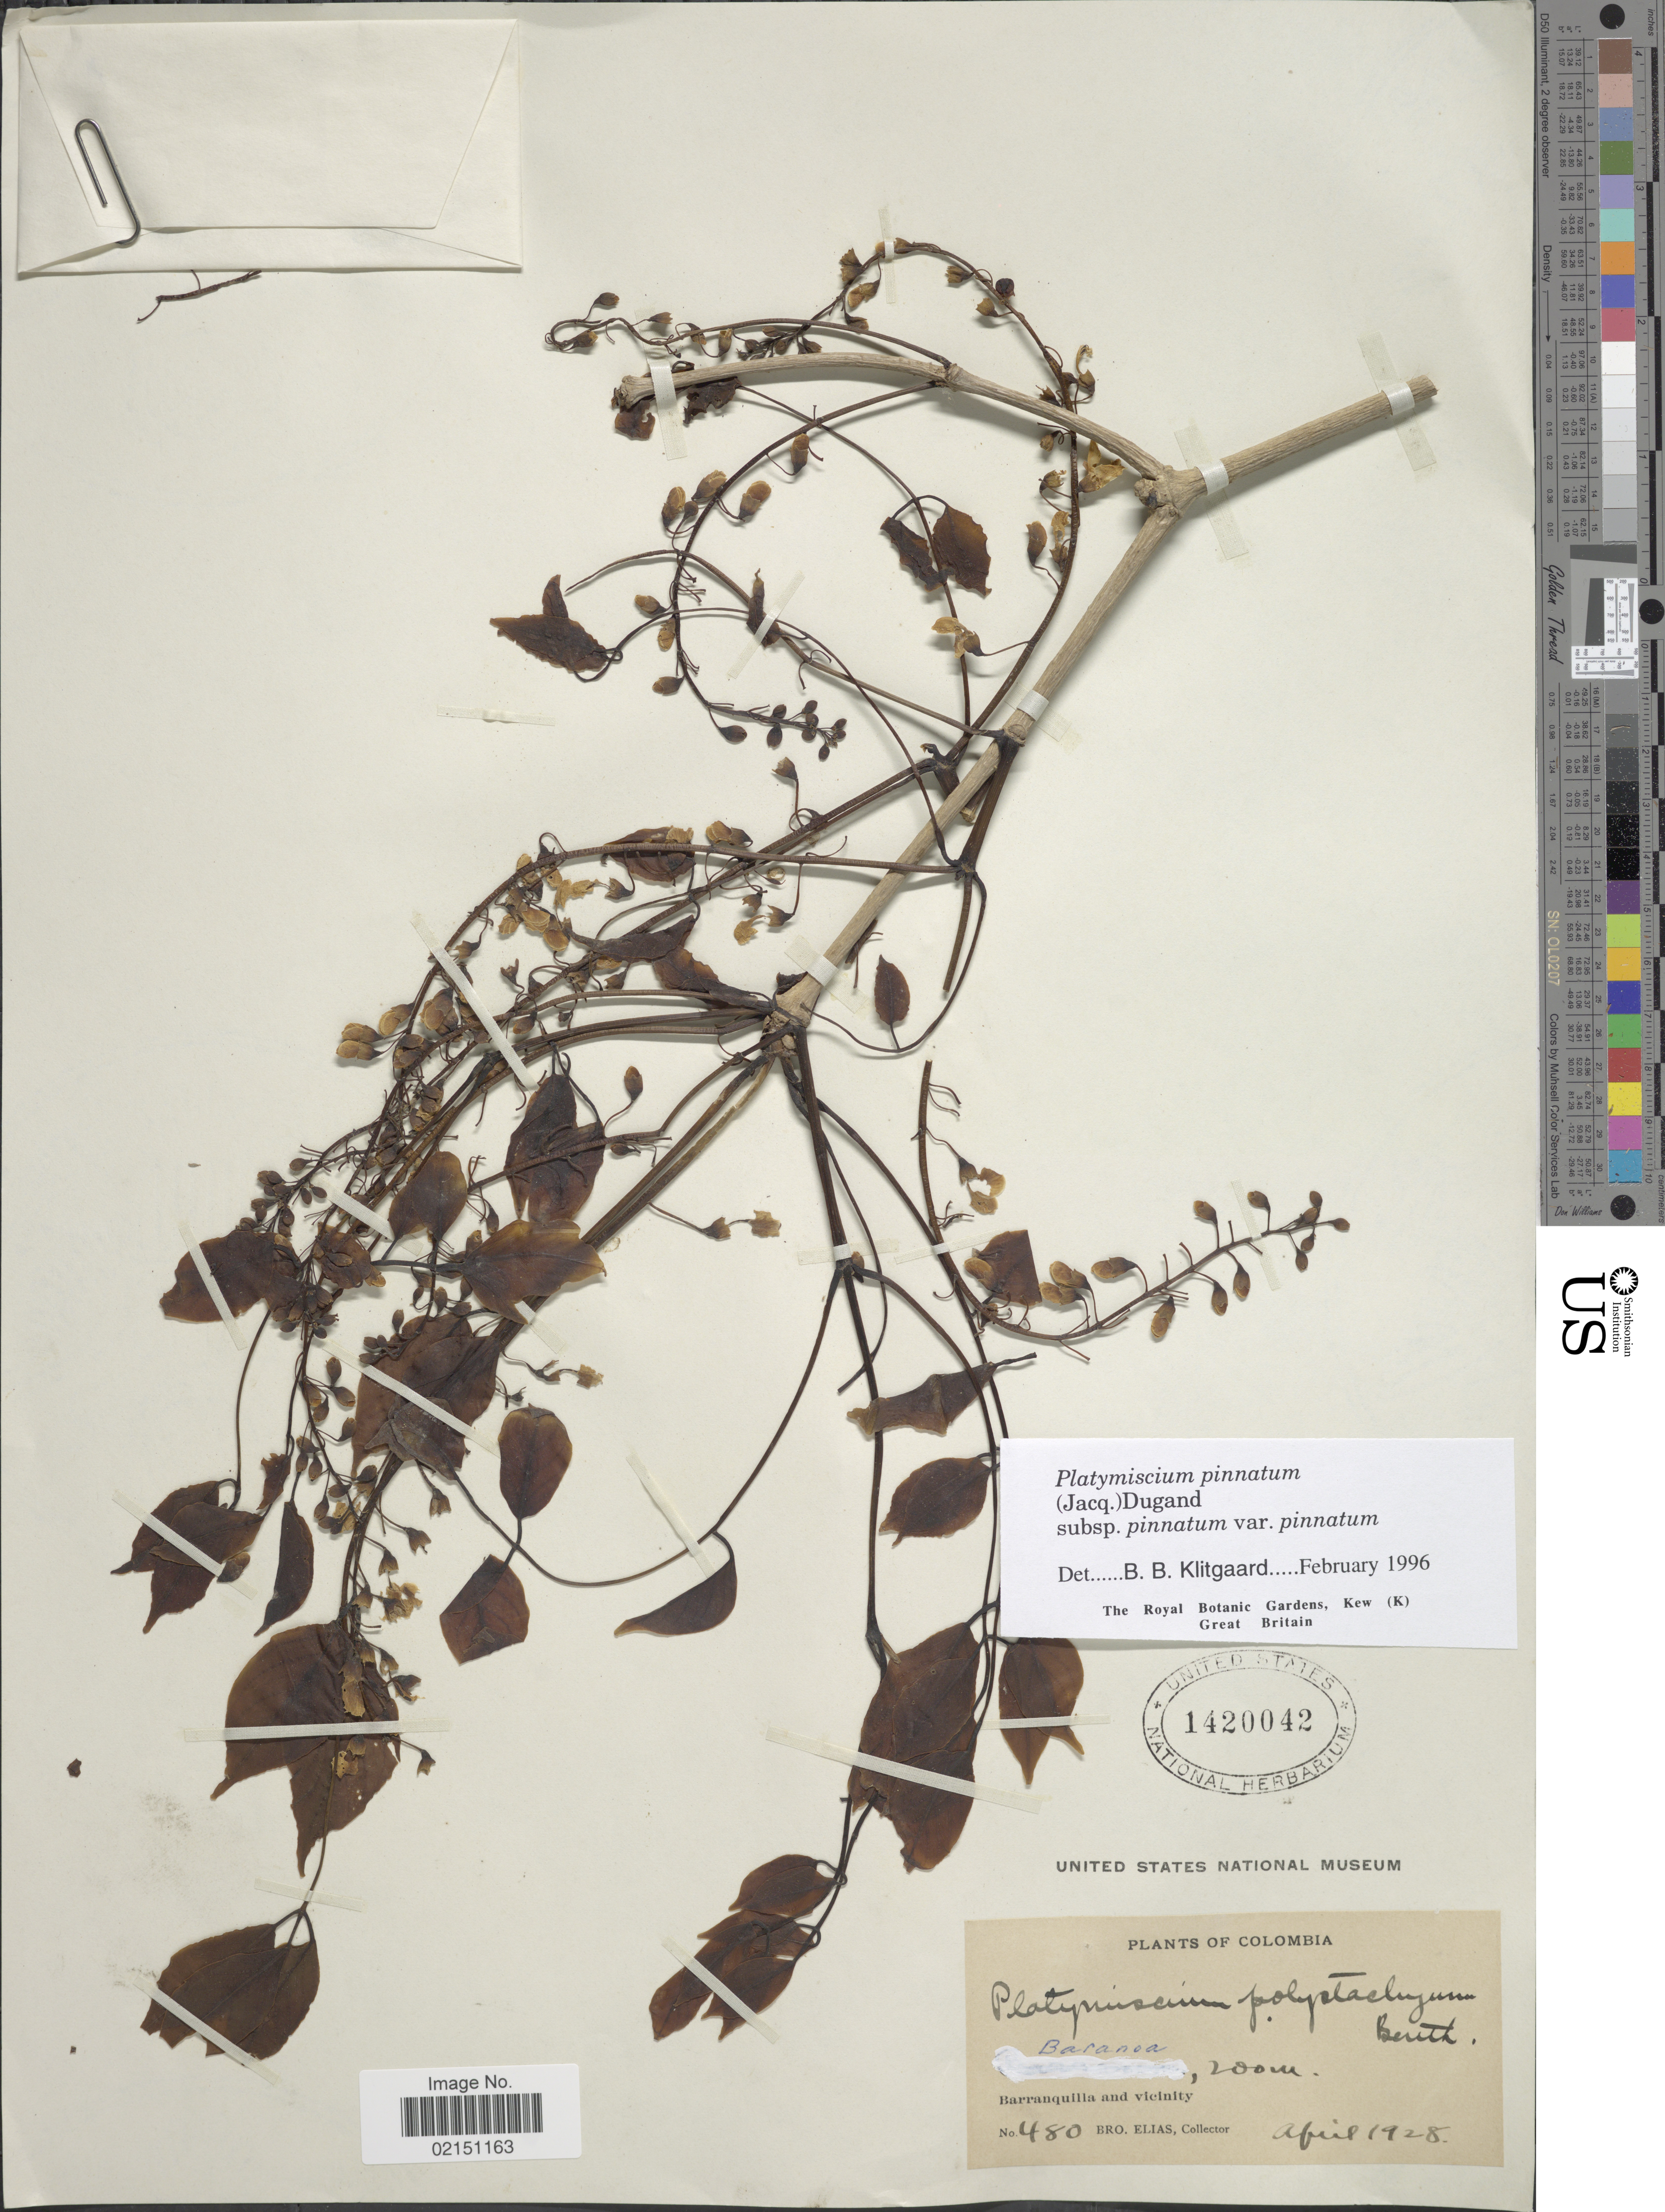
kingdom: Plantae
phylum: Tracheophyta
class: Magnoliopsida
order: Fabales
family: Fabaceae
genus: Platymiscium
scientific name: Platymiscium pinnatum var. pinnatum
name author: (Jacq.)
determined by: Klitgaard, B. B.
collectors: Bro. Elias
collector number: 480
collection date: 1928-04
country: Colombia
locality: Baranoa. Barranquilla and vicinity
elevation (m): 200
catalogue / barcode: US 1420042